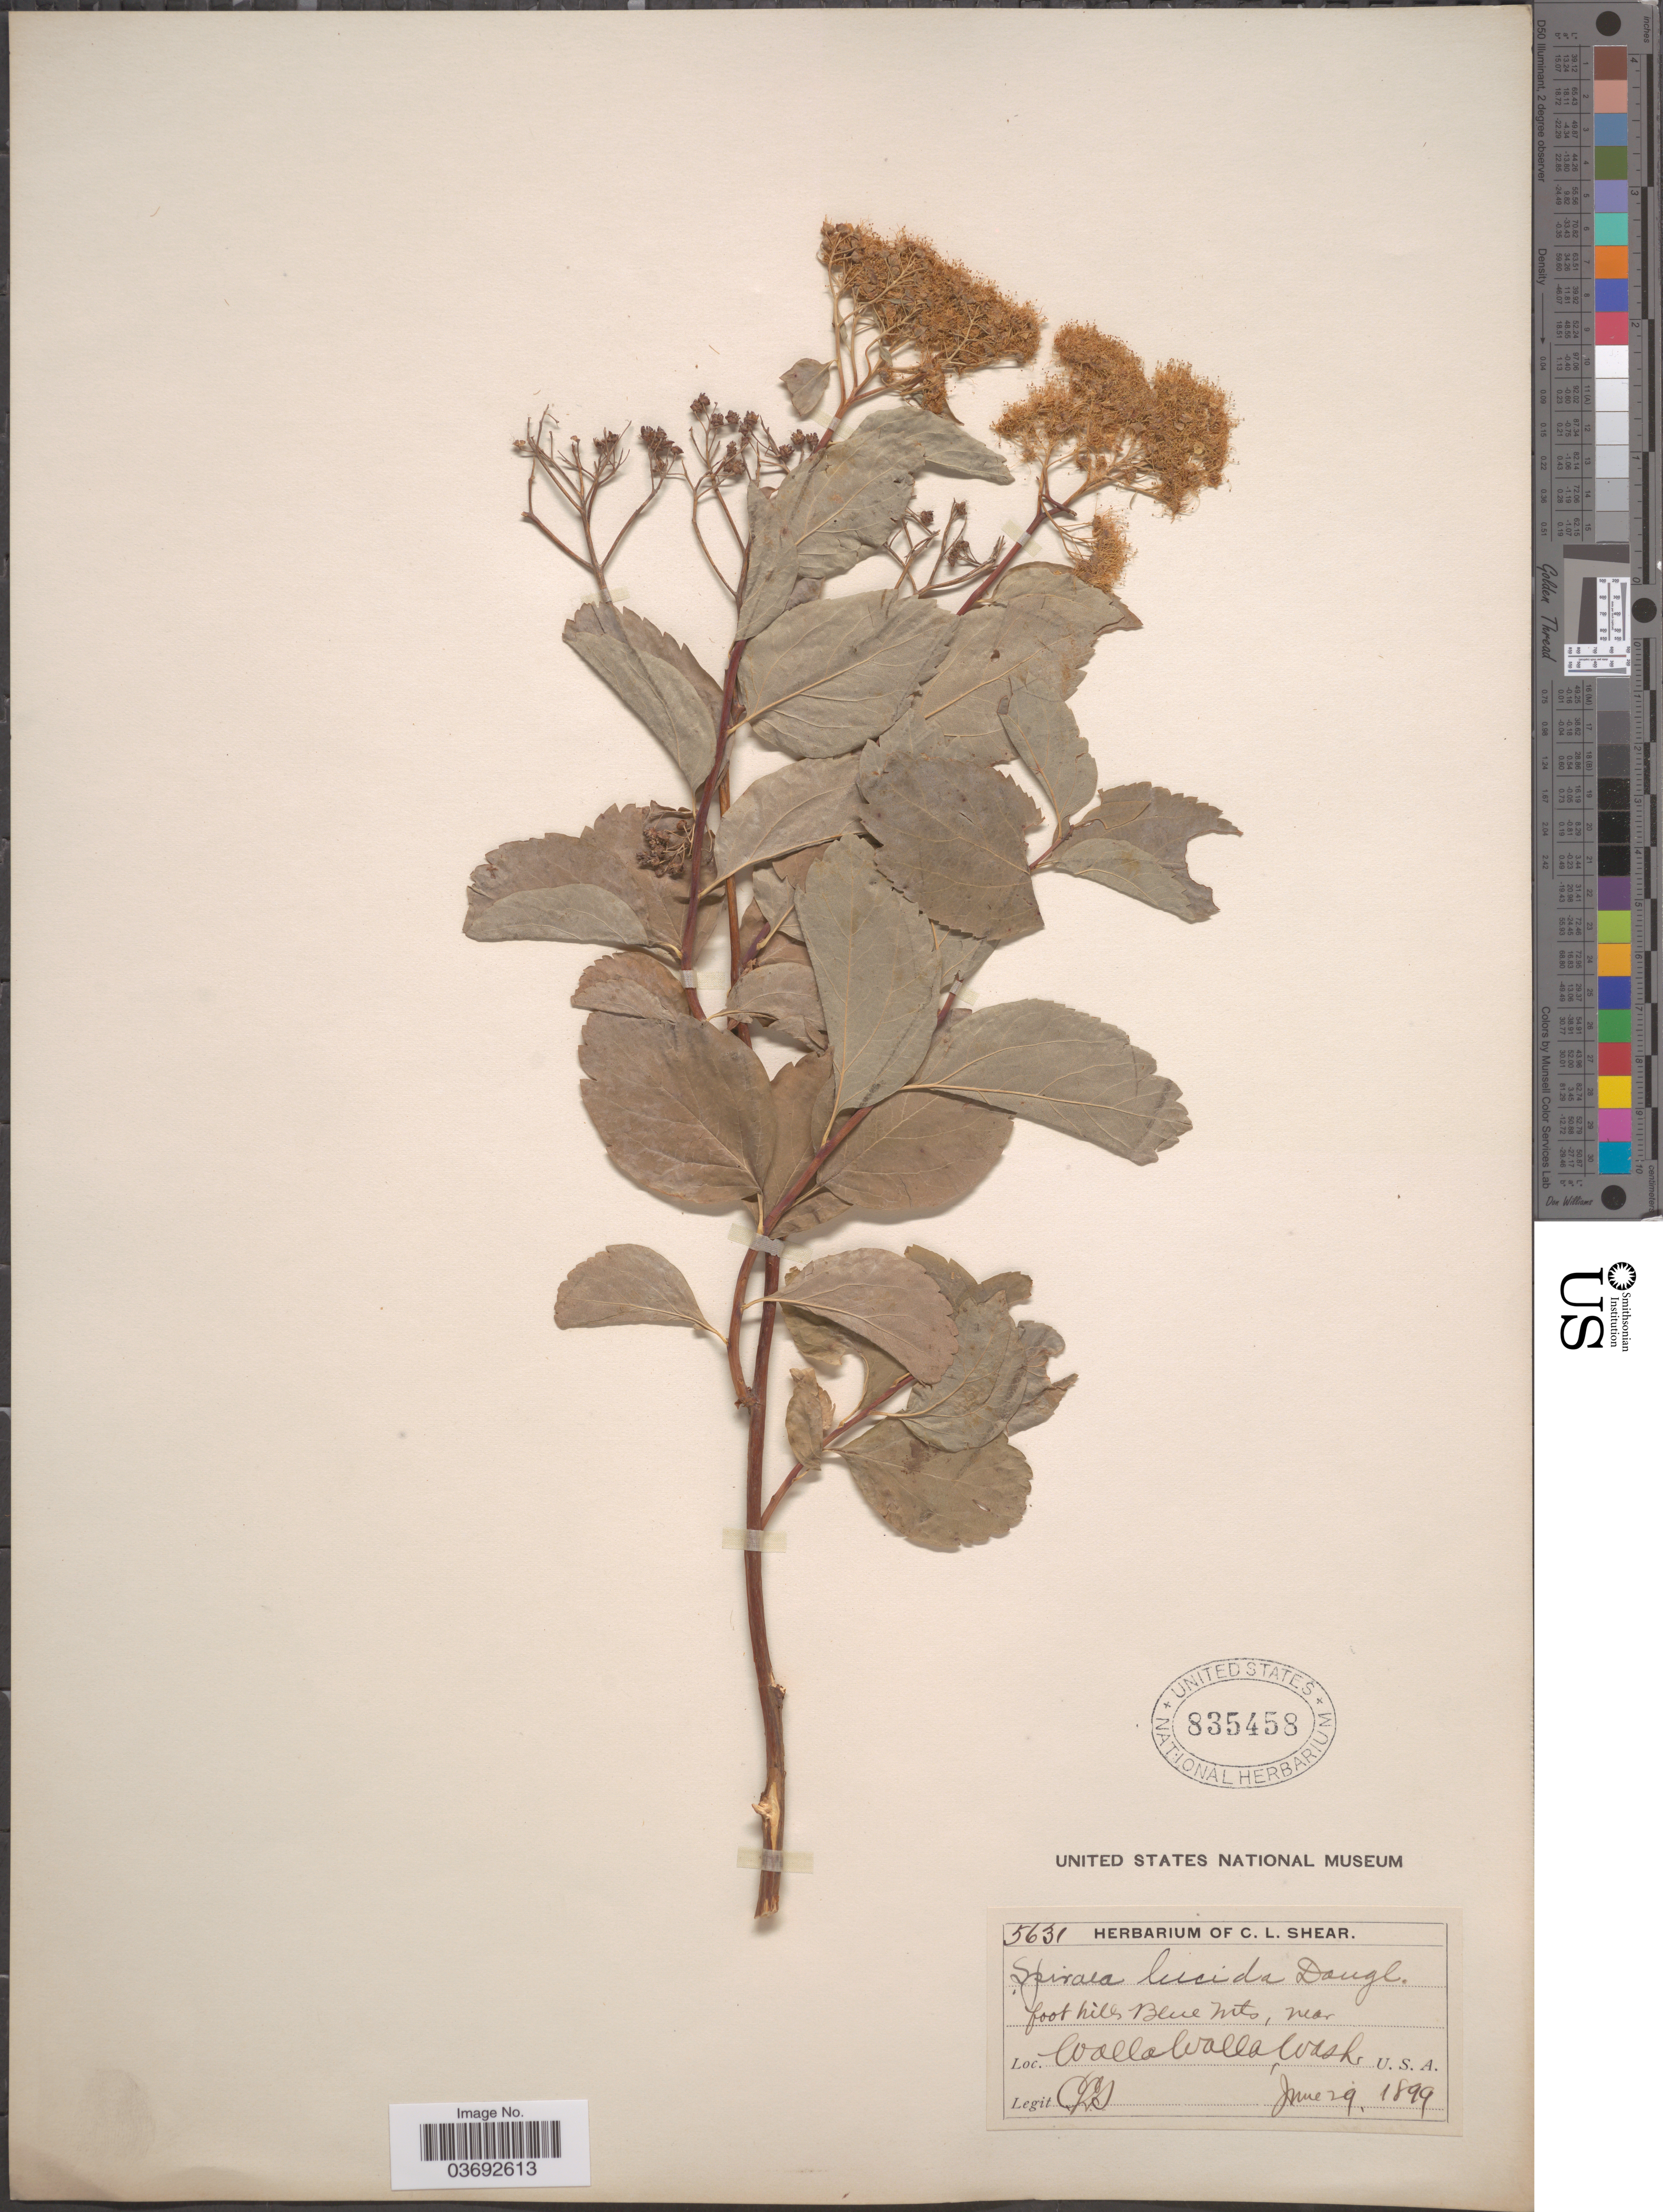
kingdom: Plantae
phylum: Tracheophyta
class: Magnoliopsida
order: Rosales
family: Rosaceae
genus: Spiraea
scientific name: Spiraea lucida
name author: Douglas ex Greene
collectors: C. L. Shear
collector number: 5631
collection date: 1899-06-29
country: United States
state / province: Washington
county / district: Walla Walla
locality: Foot hills Blue Mts, near Walla Walla.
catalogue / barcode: US 835458